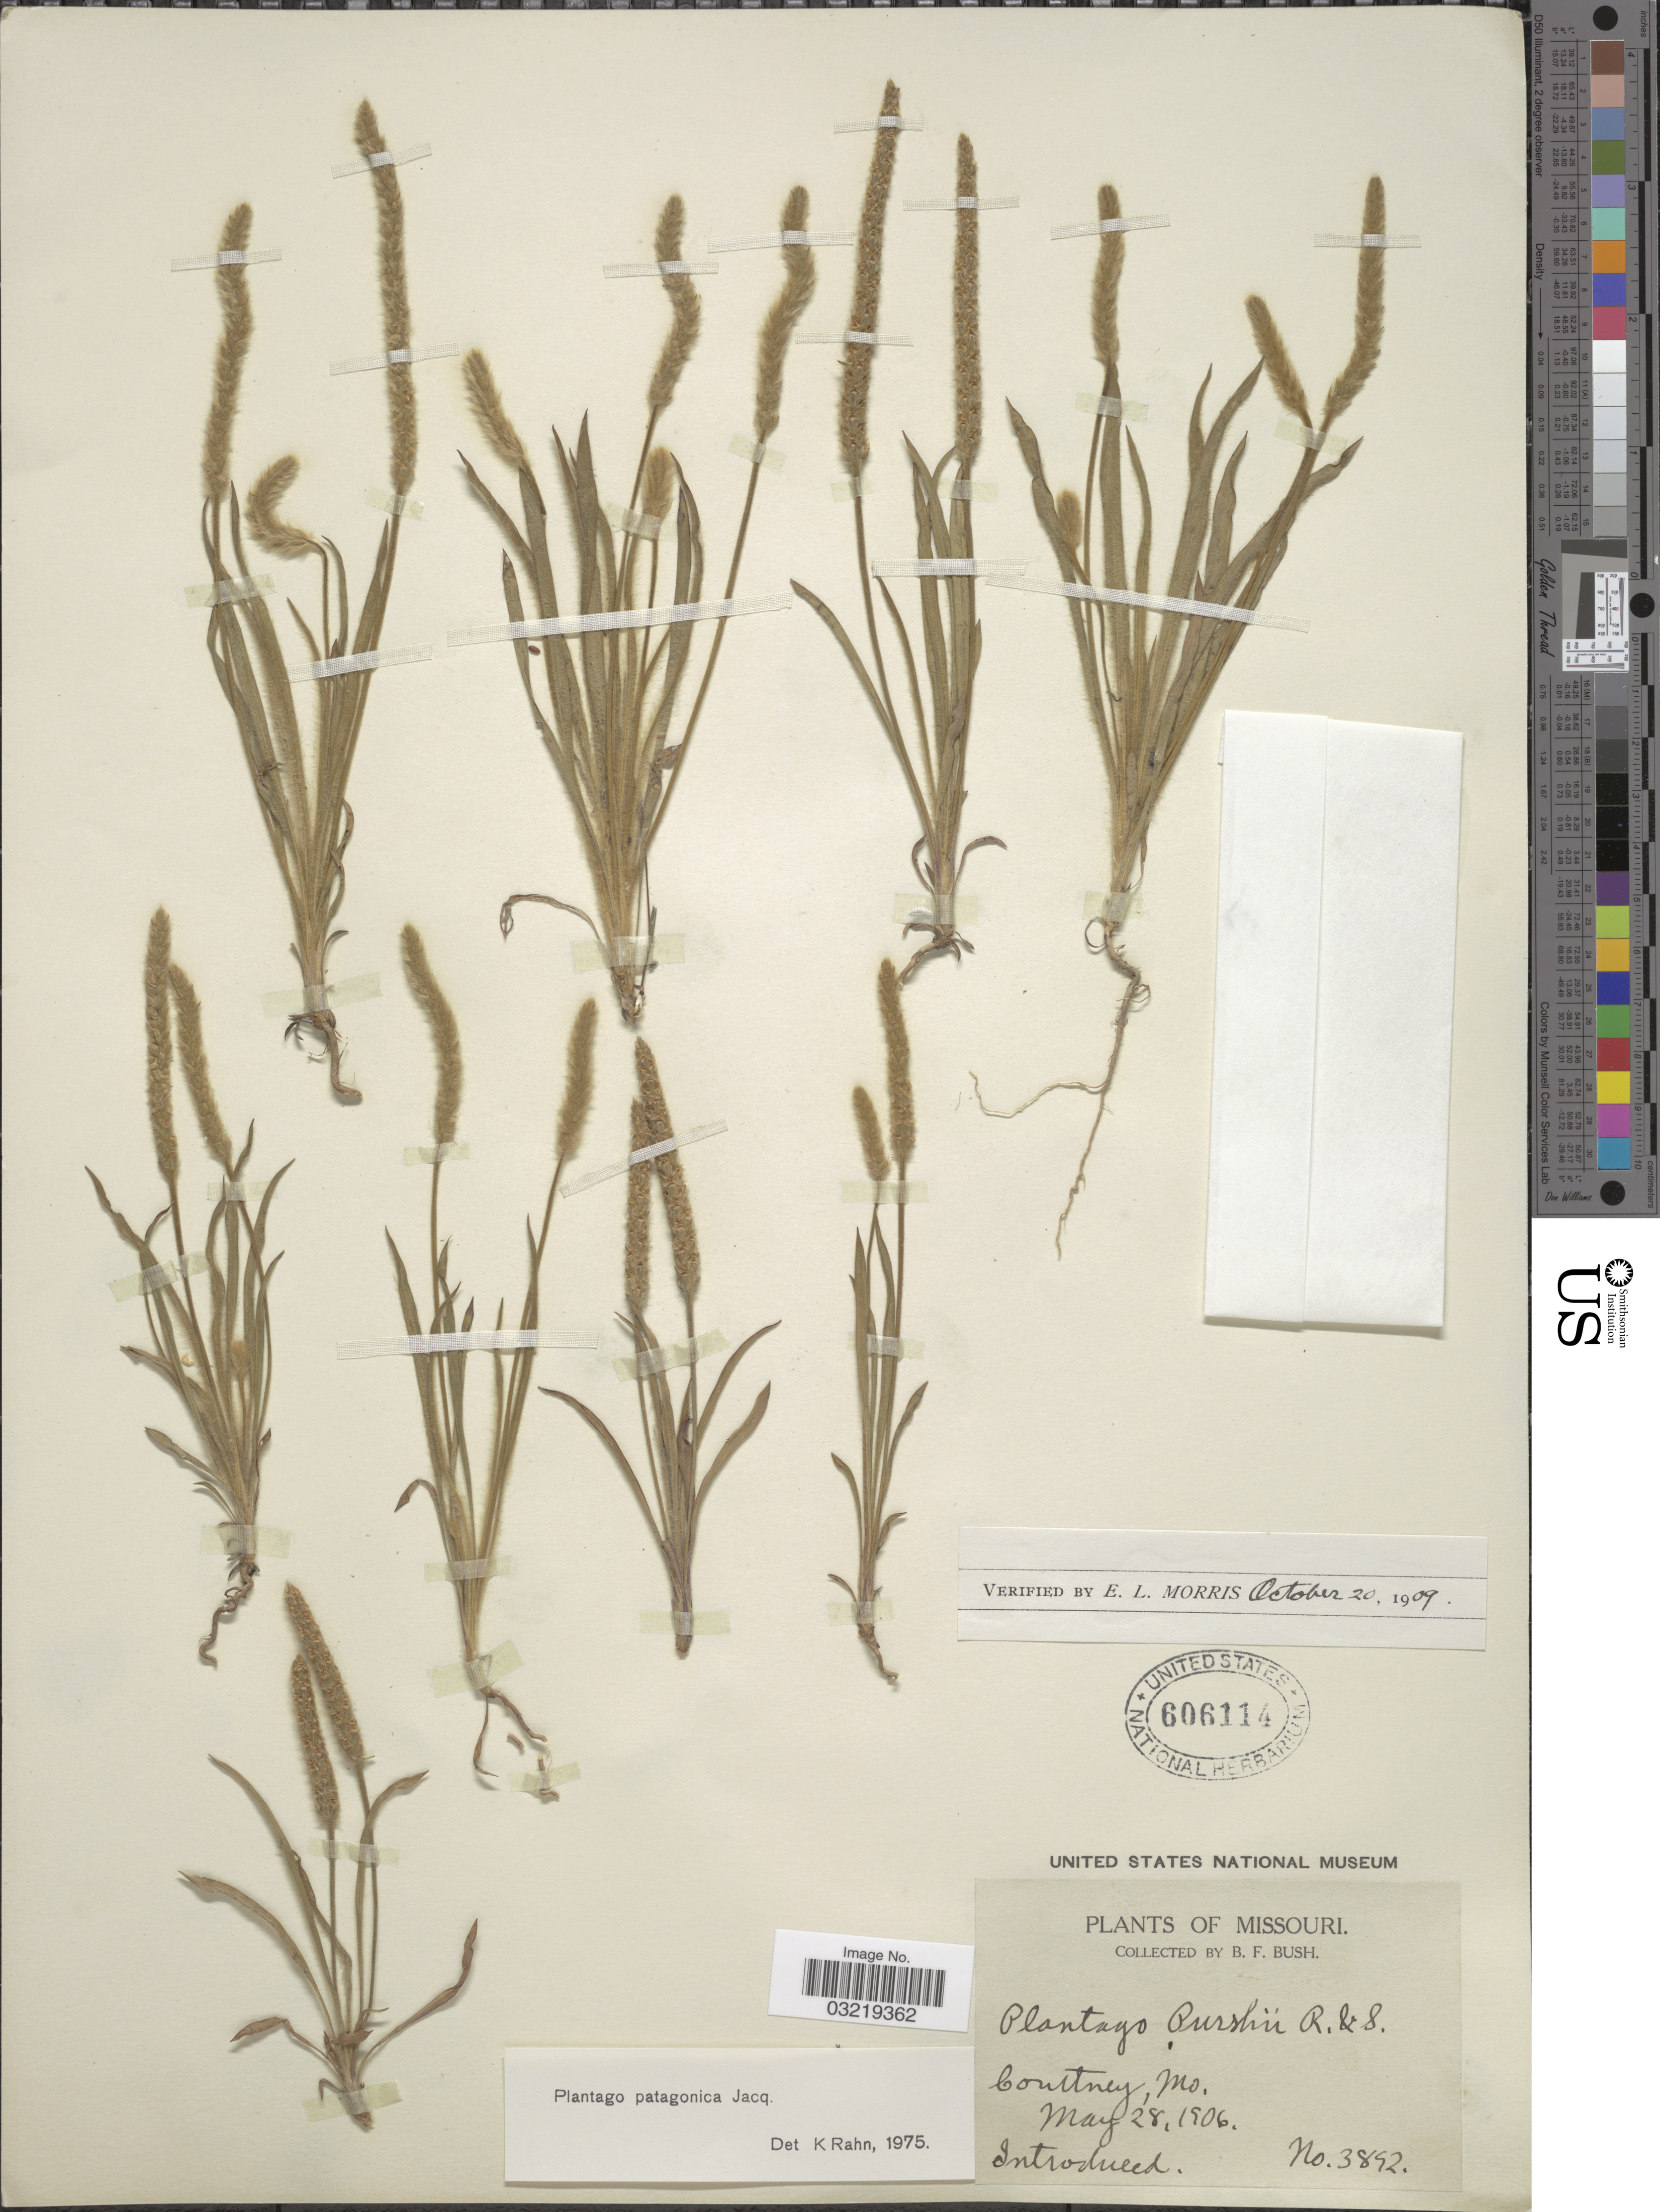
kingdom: Plantae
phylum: Tracheophyta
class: Magnoliopsida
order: Lamiales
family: Plantaginaceae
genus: Plantago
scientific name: Plantago patagonica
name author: Jacq.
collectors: B. F. Bush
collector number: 3892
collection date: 1906-05-28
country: United States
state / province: Missouri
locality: Courtney.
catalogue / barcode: US 606114